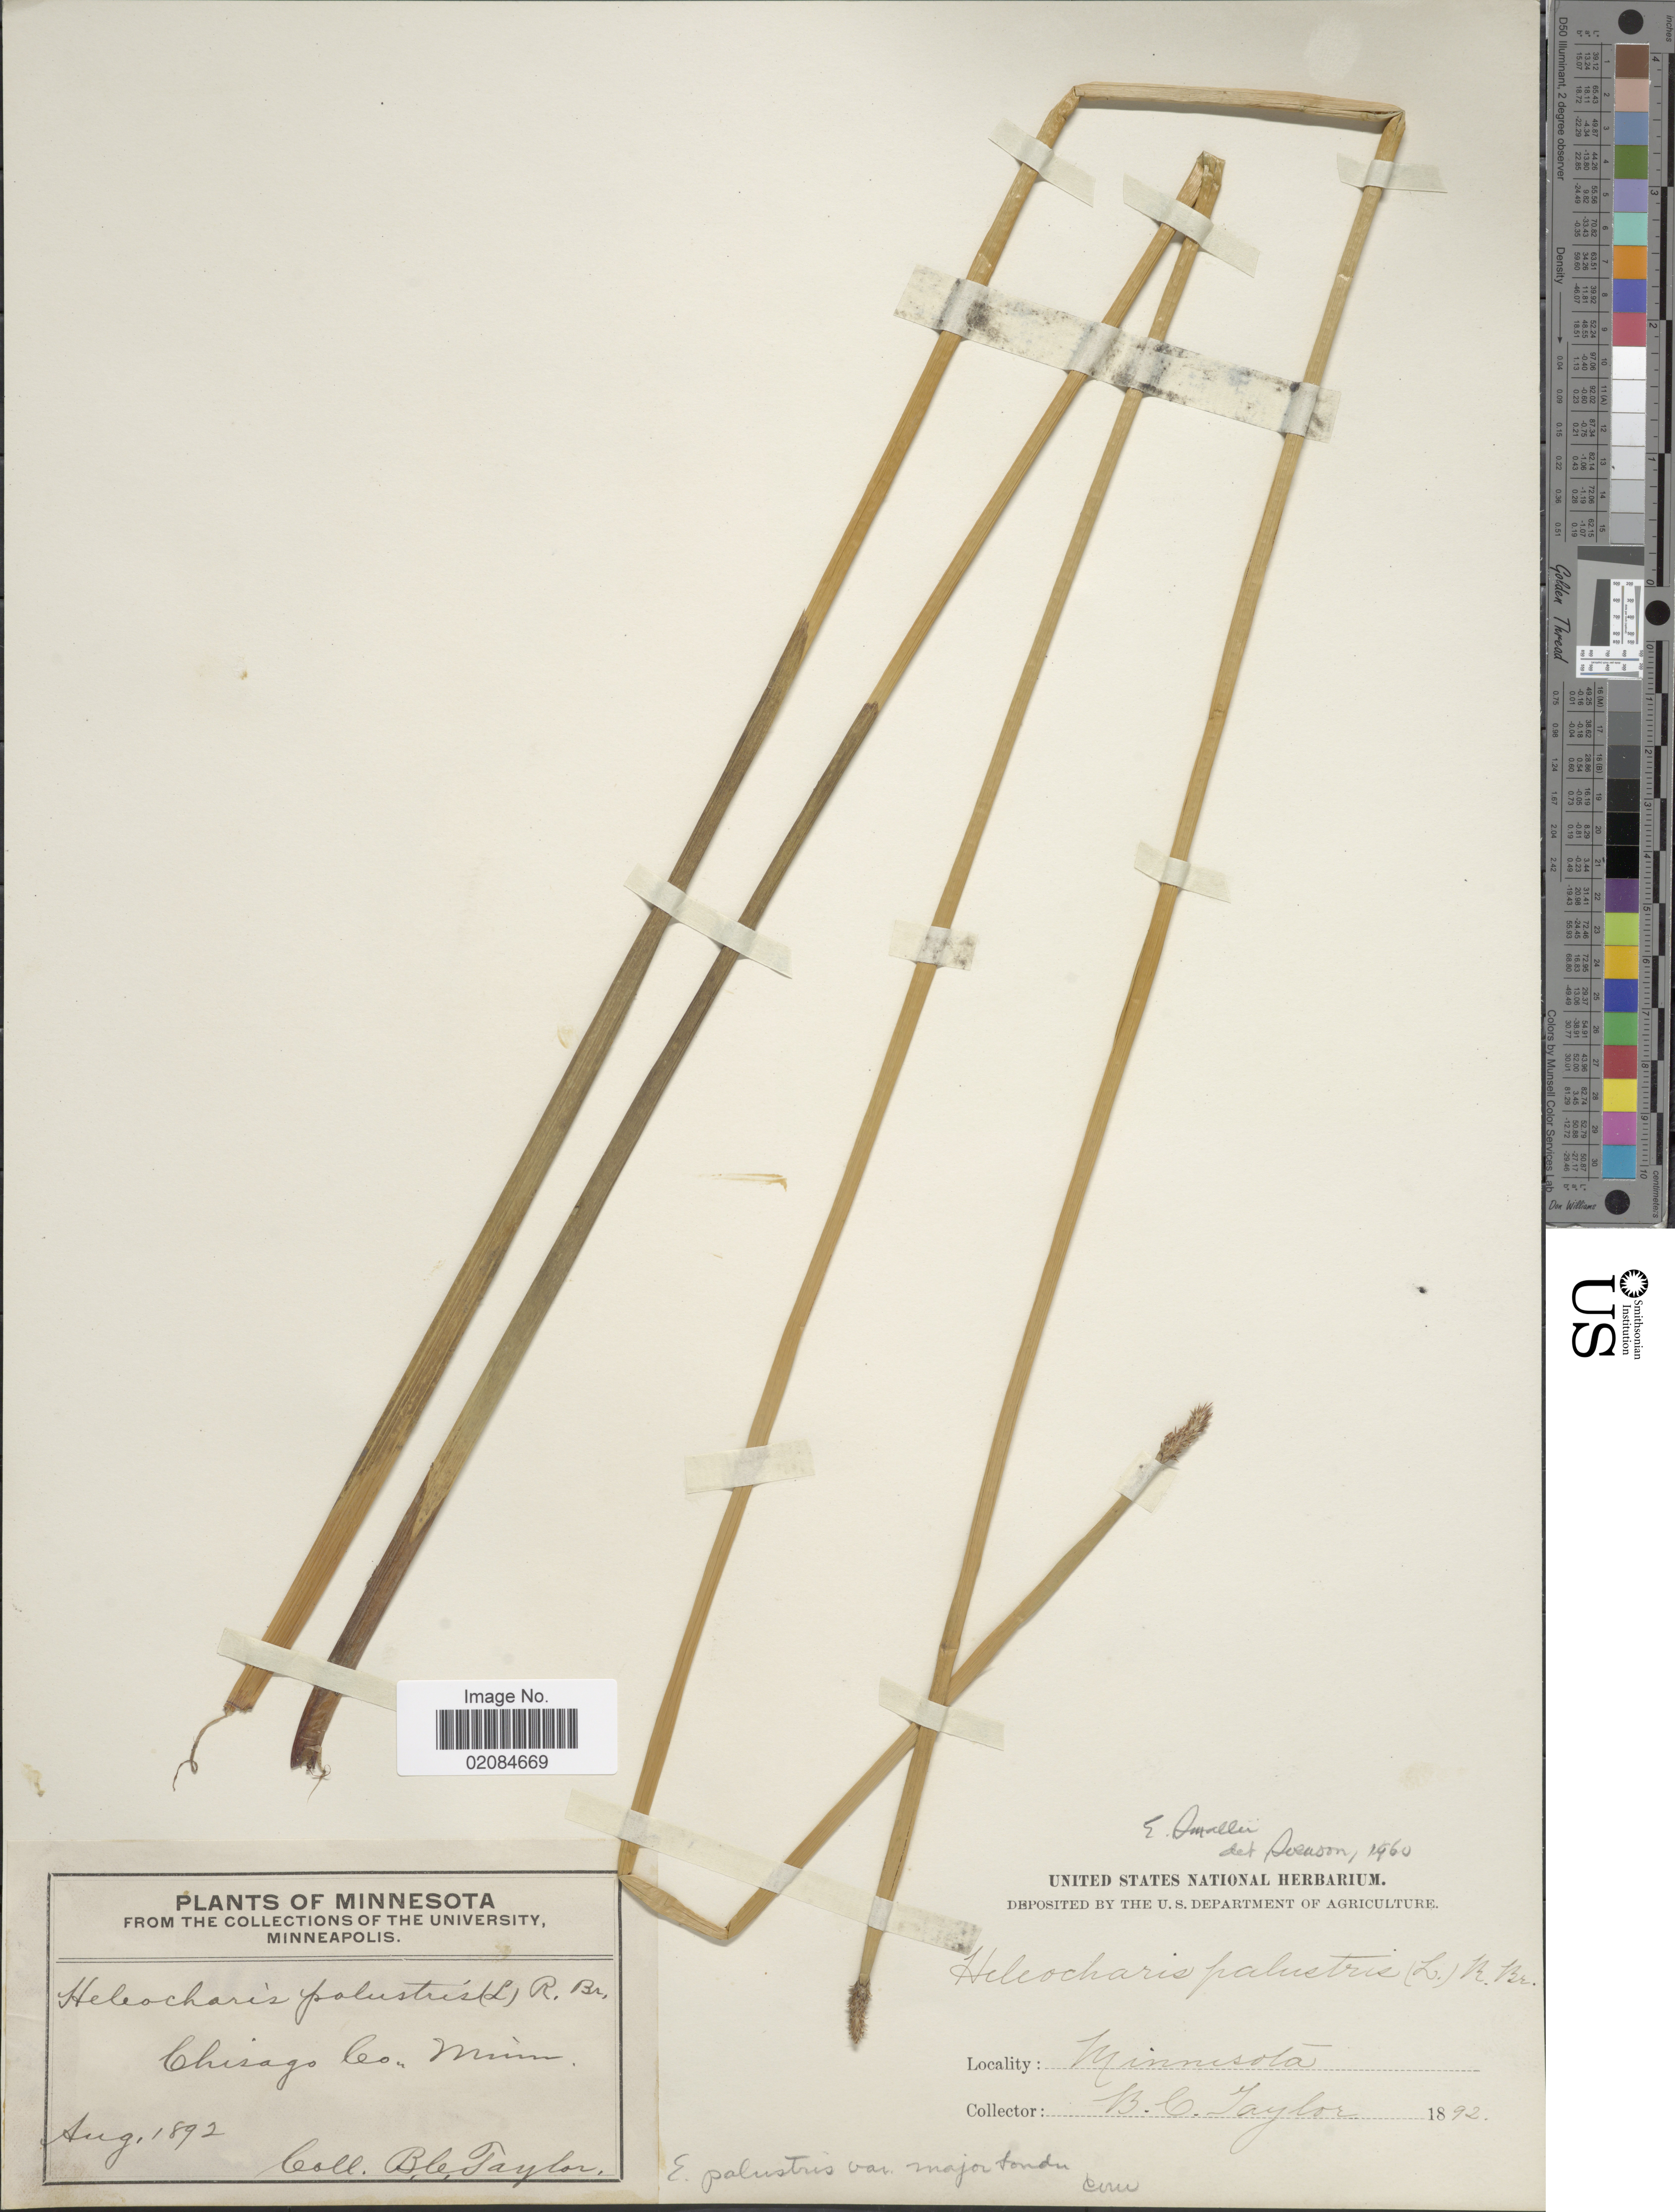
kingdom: Plantae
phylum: Tracheophyta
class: Liliopsida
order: Poales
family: Cyperaceae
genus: Eleocharis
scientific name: Eleocharis palustris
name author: (L.) Roem. & Schult.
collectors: B. C. Taylor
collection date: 1892-08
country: United States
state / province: Minnesota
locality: Chicago Co., Minn.